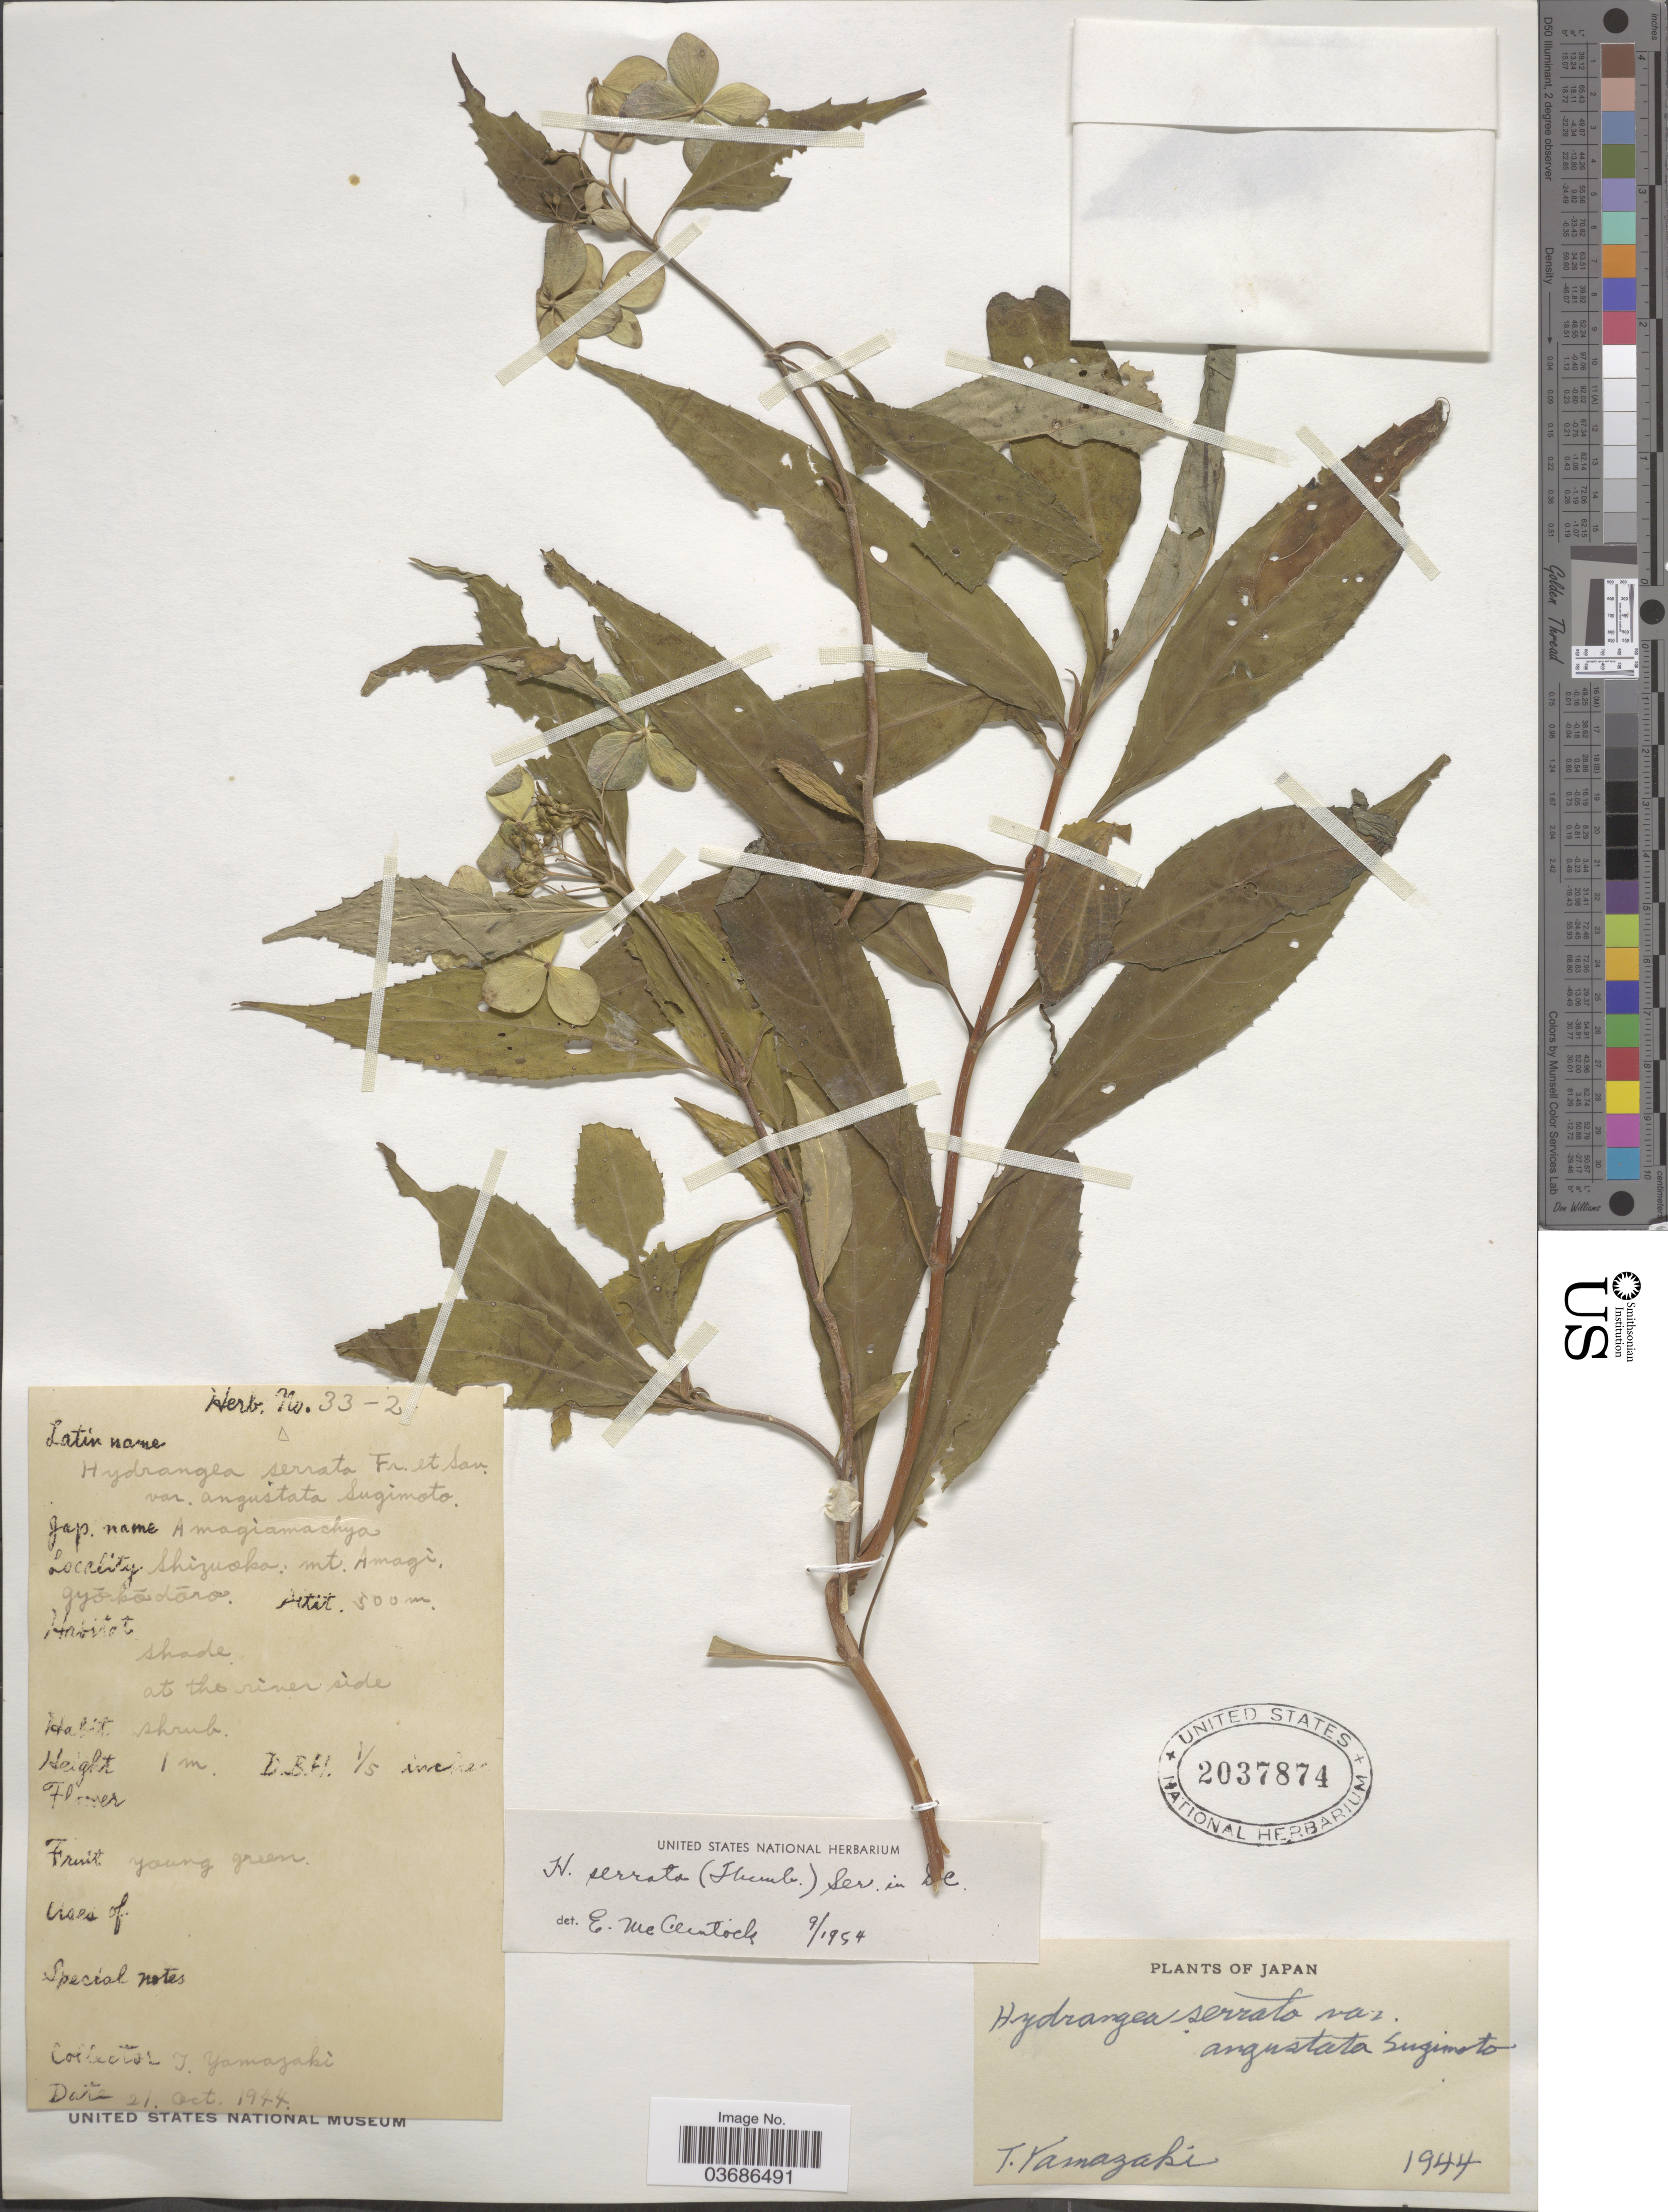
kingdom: Plantae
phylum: Tracheophyta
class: Magnoliopsida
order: Cornales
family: Hydrangeaceae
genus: Hydrangea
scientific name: Hydrangea serrata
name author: (Thunb.) Ser.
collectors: T. Yamazaki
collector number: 33-2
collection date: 1944-10-21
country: Japan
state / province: Sizuoka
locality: Shizuoka: Mt. Amagi. Gyōkōdōro.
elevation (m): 500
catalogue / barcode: US 2037874